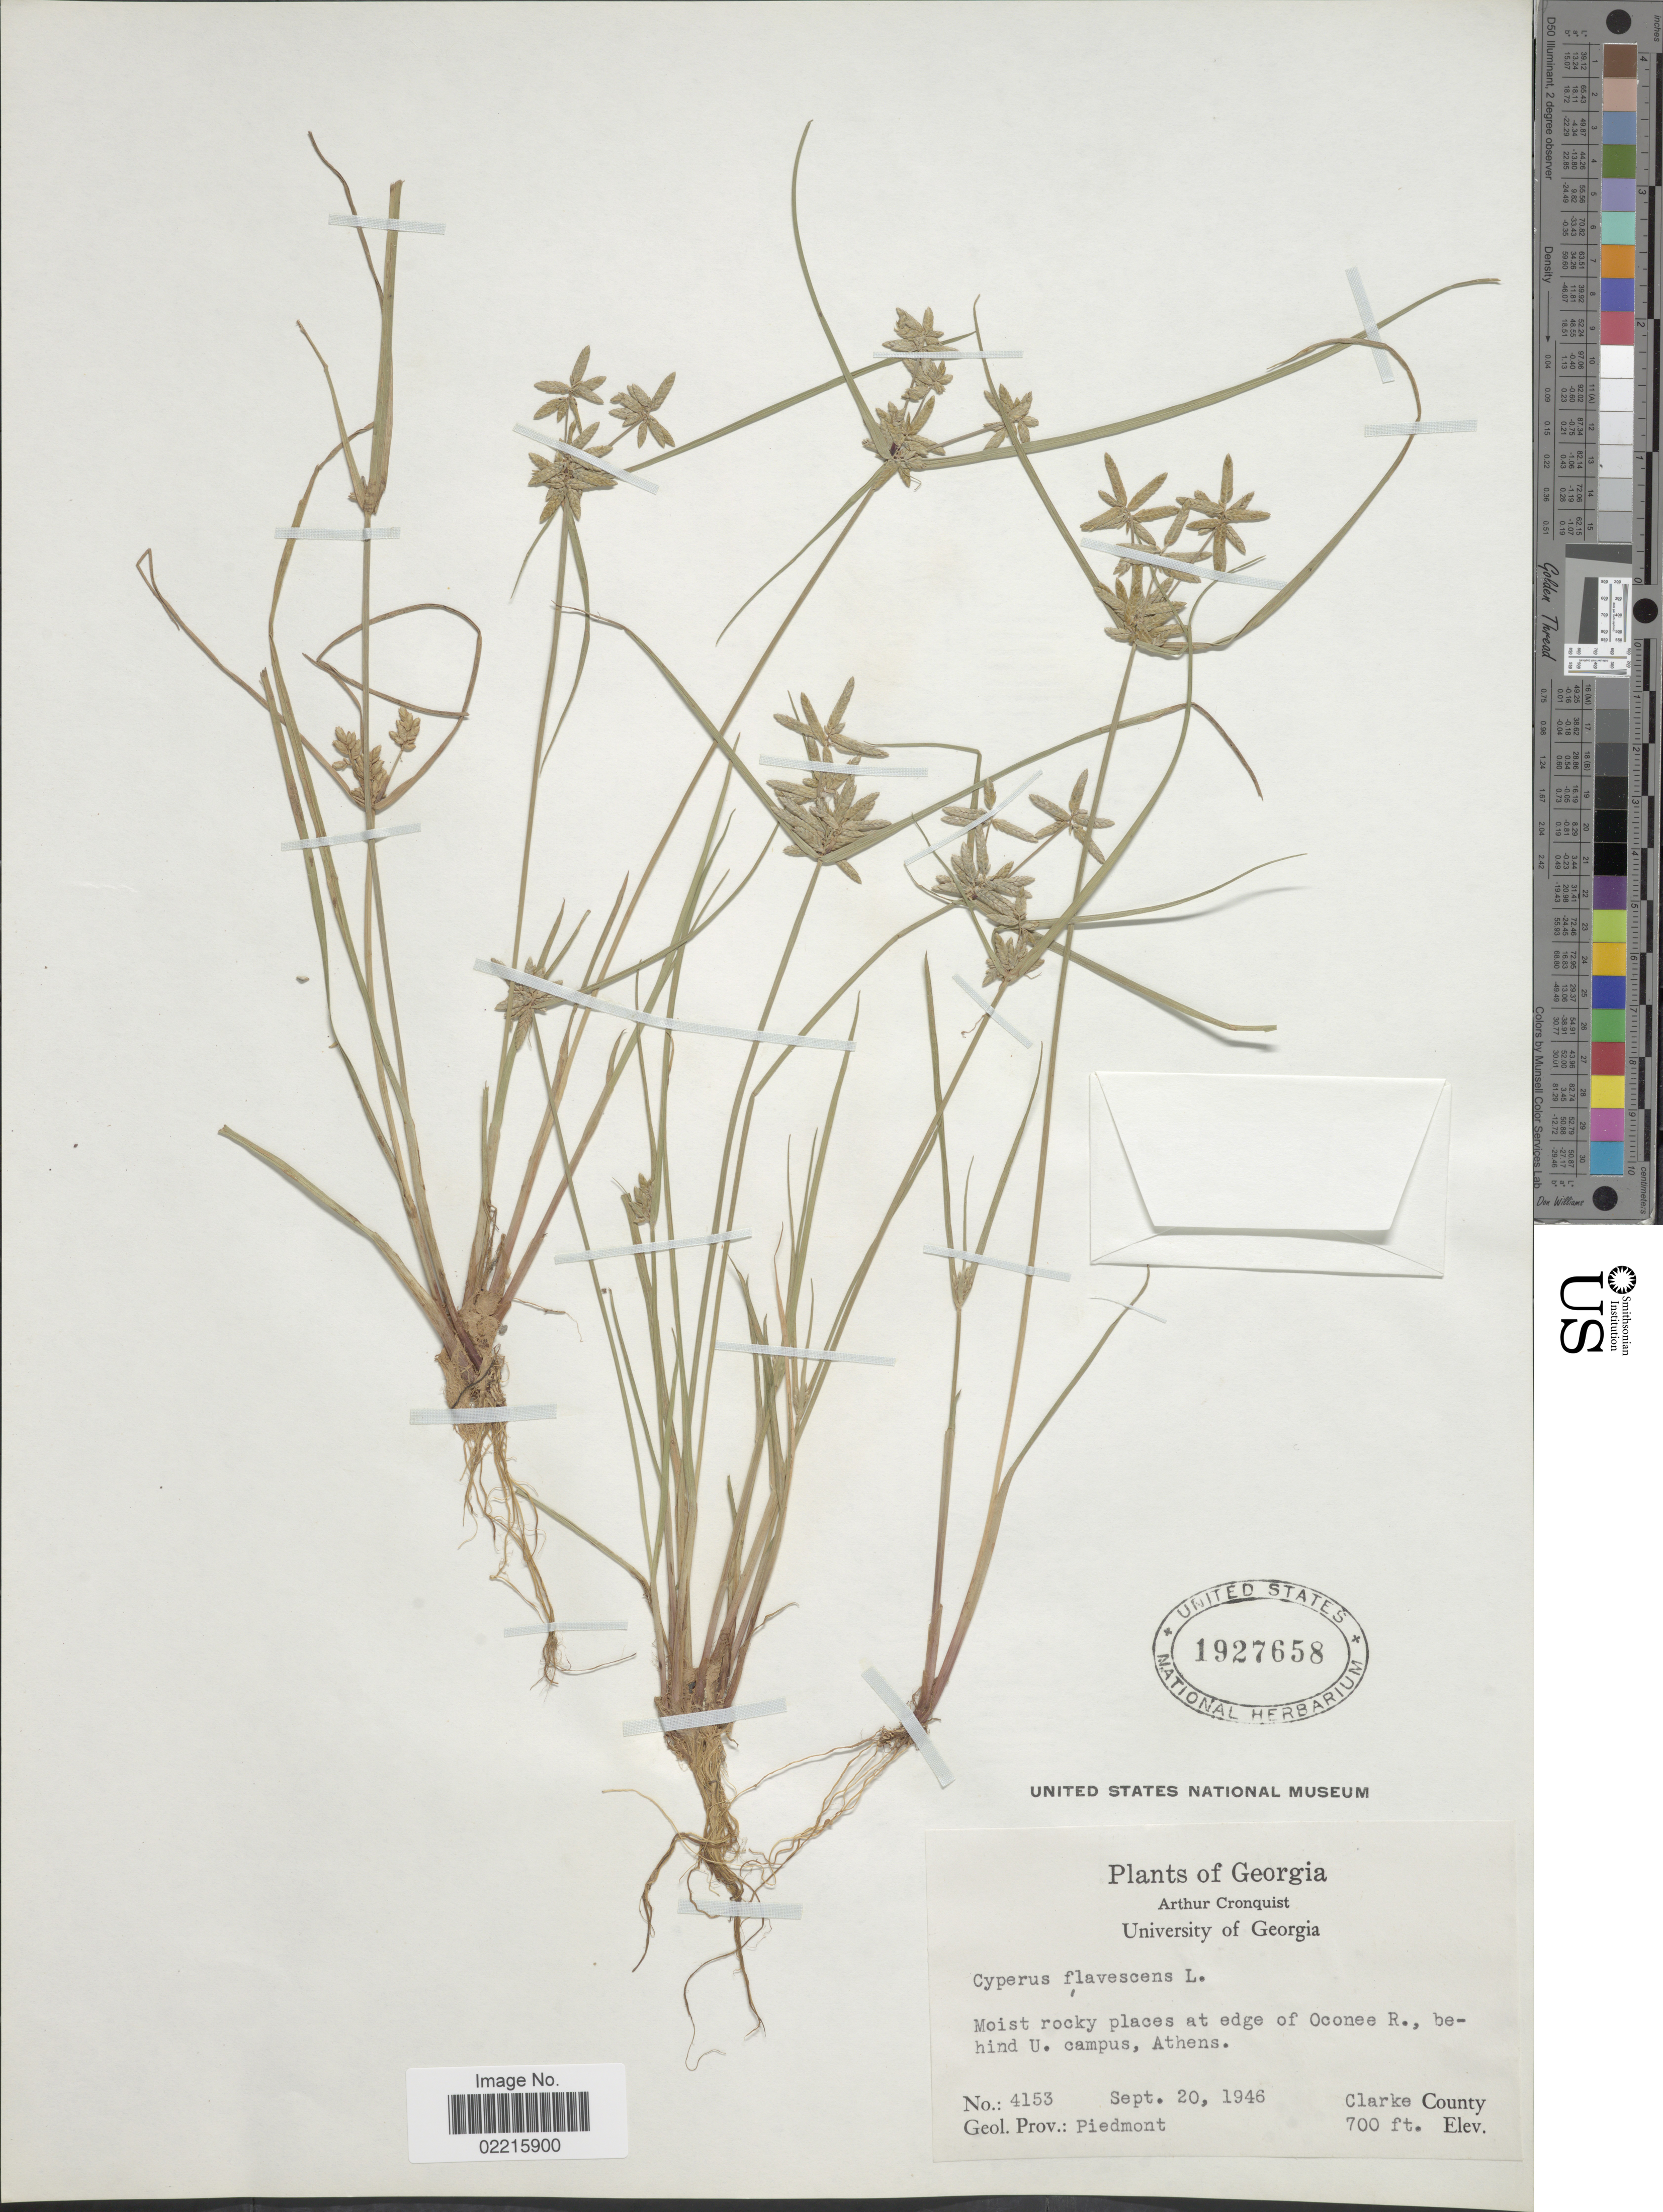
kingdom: Plantae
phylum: Tracheophyta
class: Liliopsida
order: Poales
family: Cyperaceae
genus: Cyperus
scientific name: Cyperus flavescens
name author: L.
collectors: A. J. Cronquist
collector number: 4153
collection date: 1946-09-20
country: United States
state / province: Georgia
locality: Moist rocky places at edge of Oconee R., behind U. campus, Athens. Clarke County. Geol. Prov.: Piedmont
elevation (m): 213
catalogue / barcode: US 1927658